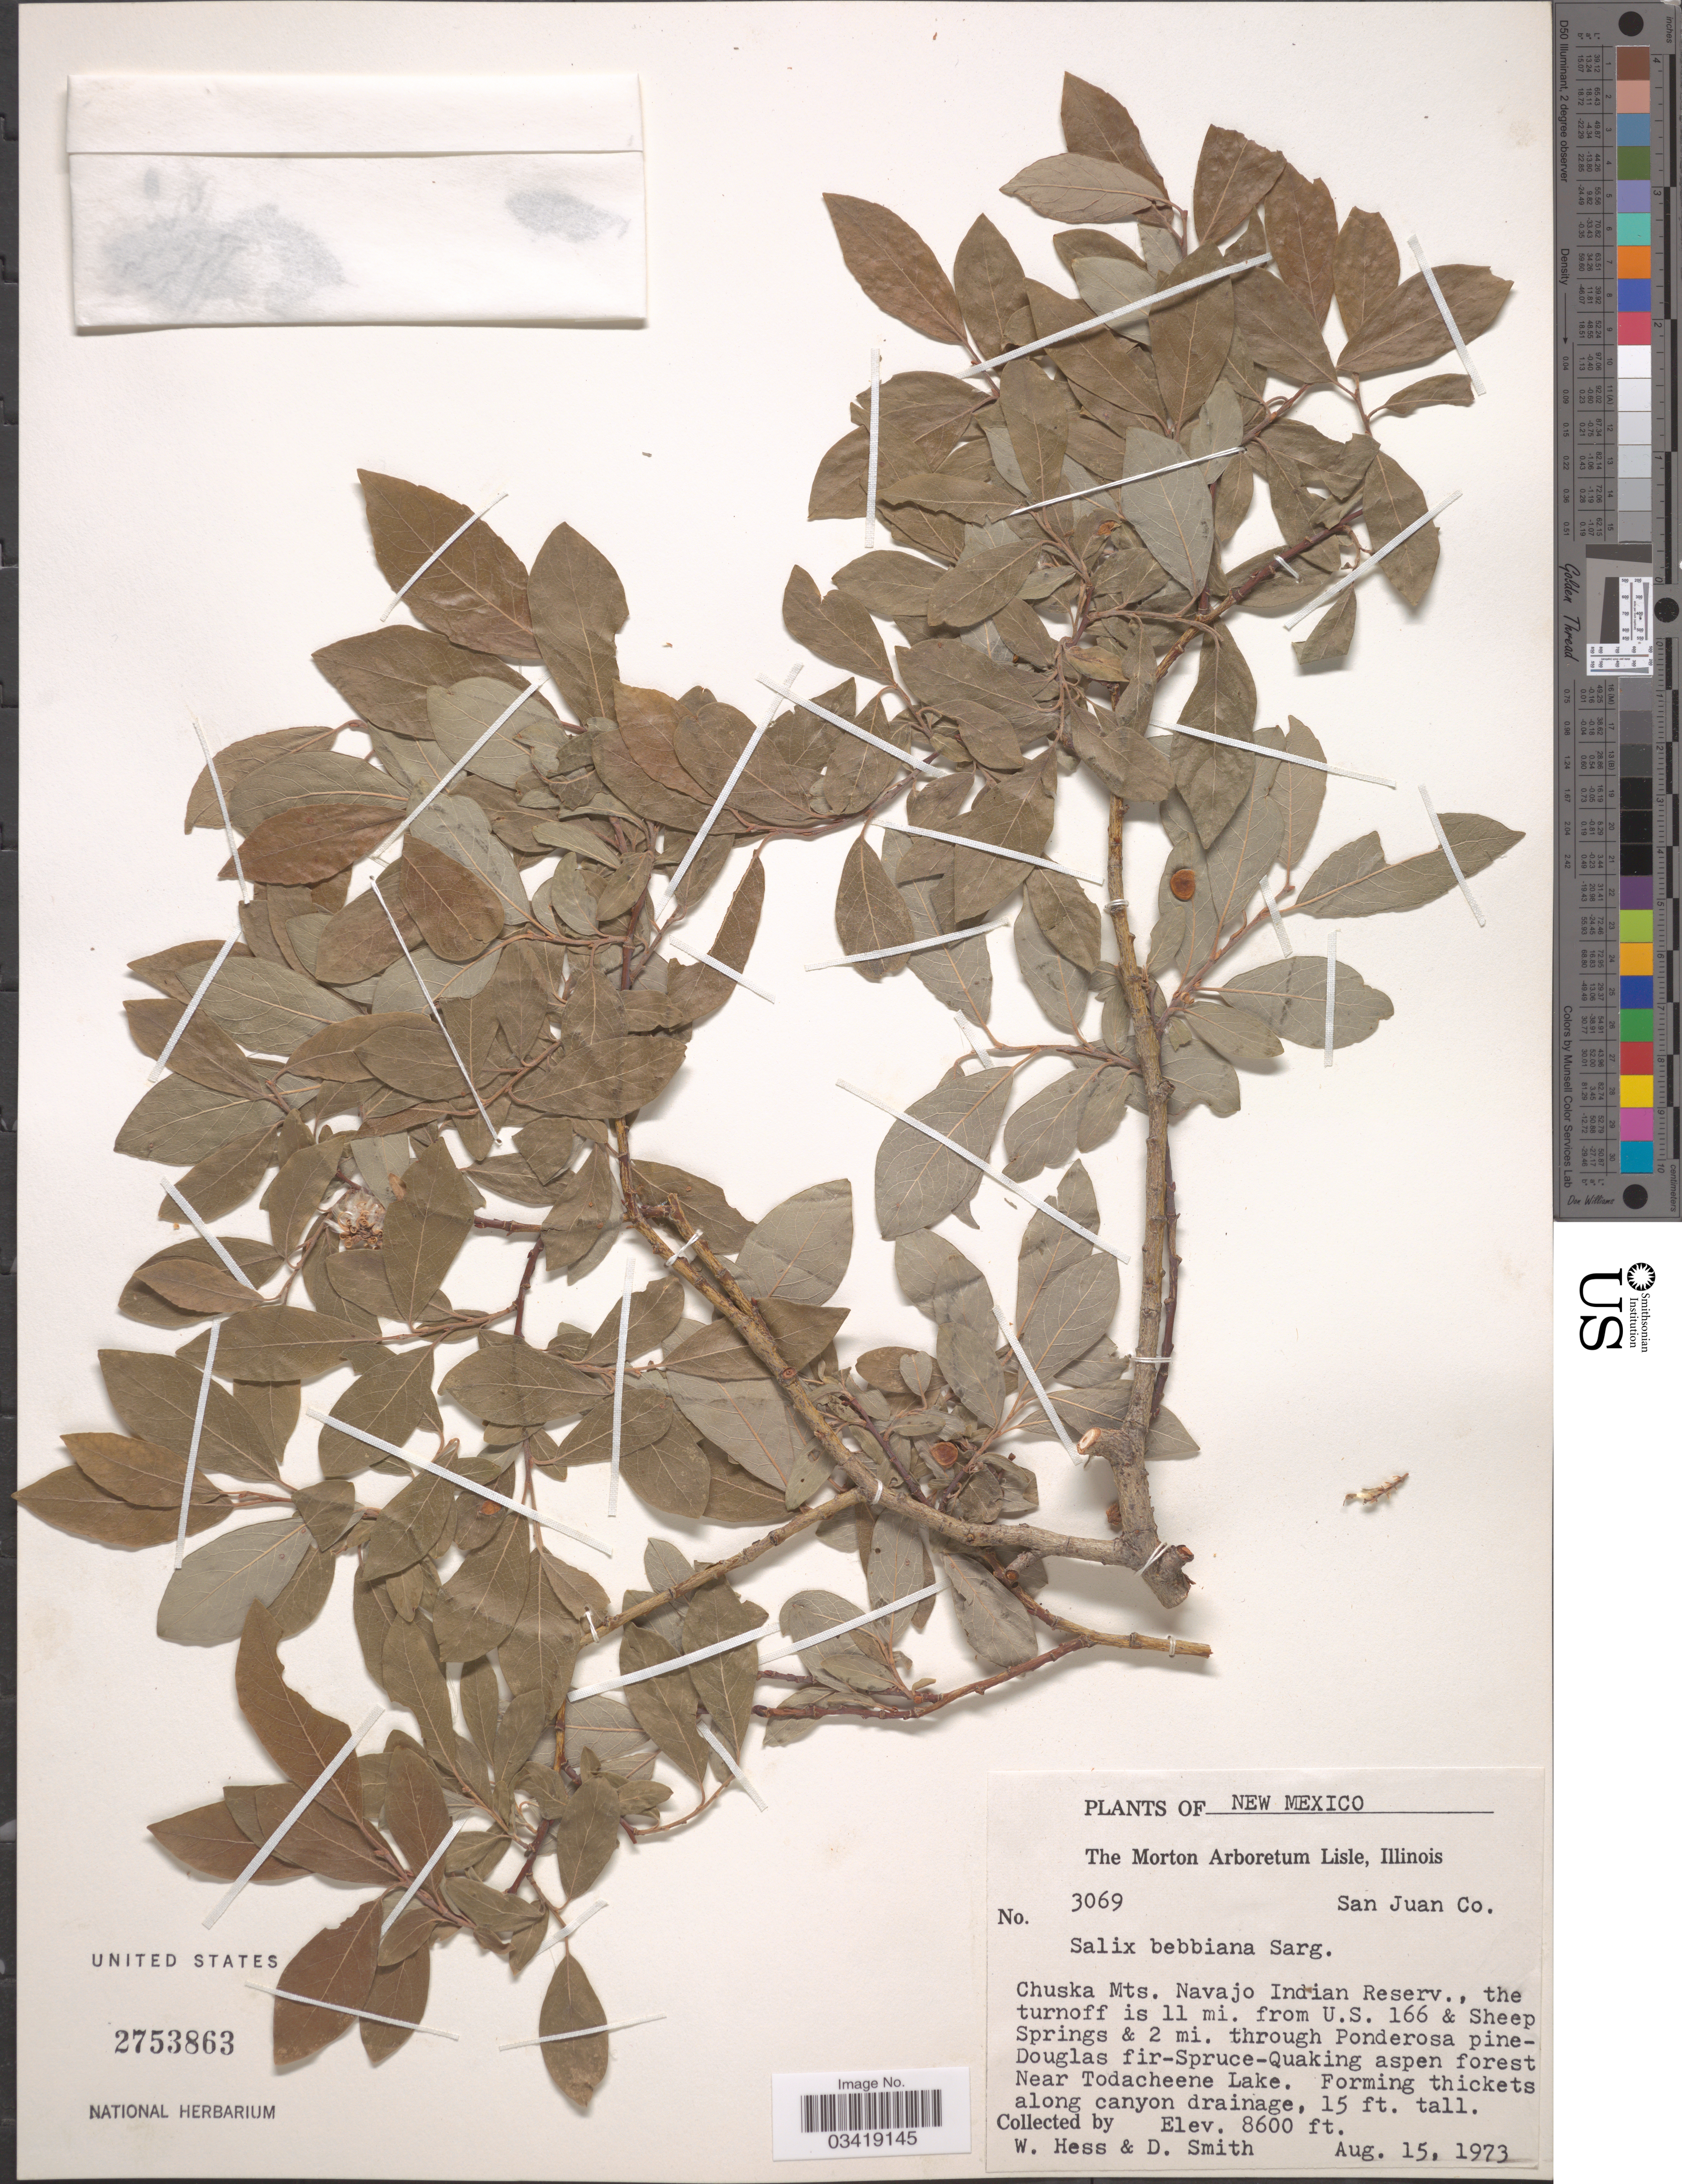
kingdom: Plantae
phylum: Tracheophyta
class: Magnoliopsida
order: Malpighiales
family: Salicaceae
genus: Salix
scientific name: Salix bebbiana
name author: Sarg.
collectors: W. Hess & D. Smith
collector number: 3069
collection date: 1973-08-15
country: United States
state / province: New Mexico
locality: San Juan Co. Chuska Mts. Navajo Indian Reserv., the turnoff is 11 mi. from U.S. 166 & Sheep Springs & 2 mi.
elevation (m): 2621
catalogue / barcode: US 2753863